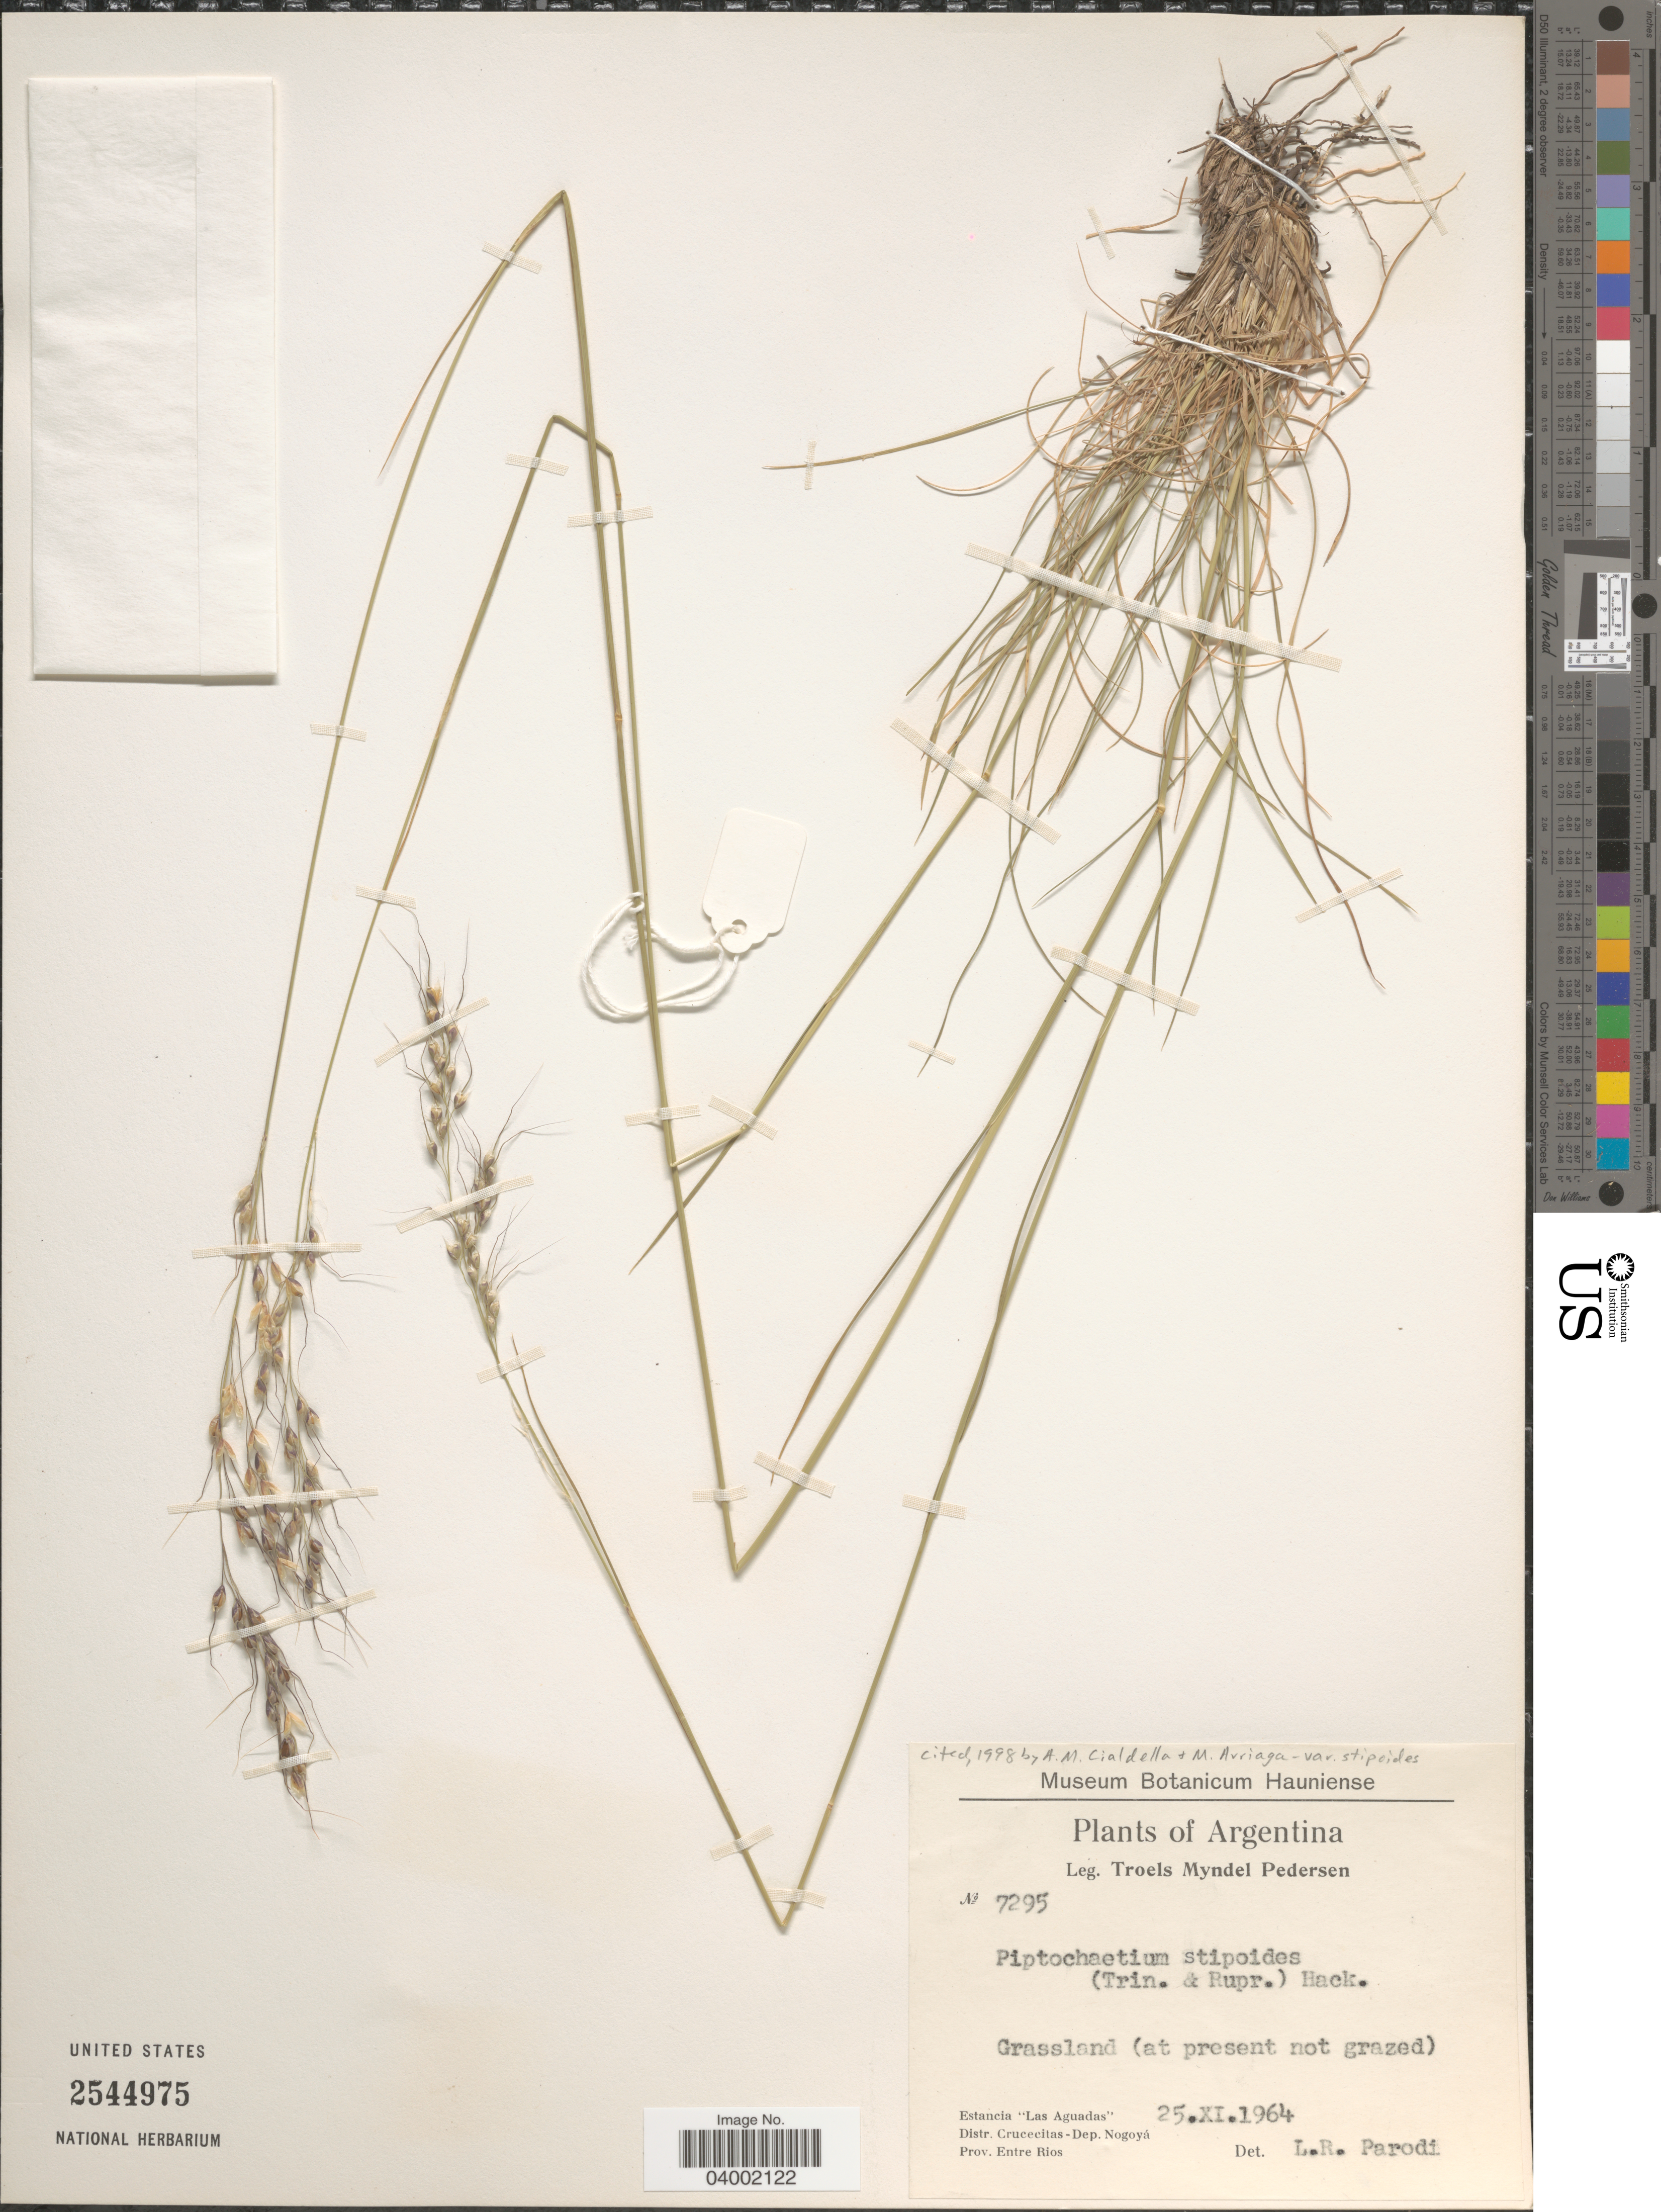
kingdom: Plantae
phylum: Tracheophyta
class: Liliopsida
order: Poales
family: Poaceae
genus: Piptochaetium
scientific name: Piptochaetium stipoides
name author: (Trin. & Rupr.) Hack. & Arechav.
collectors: T. Pederson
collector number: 7295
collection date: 1964-11-25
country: Argentina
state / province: Entre Rios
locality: Estancia "Las Aguadas". Distr. Crucecitas - Dep. Nogoyá.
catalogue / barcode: US 2544975